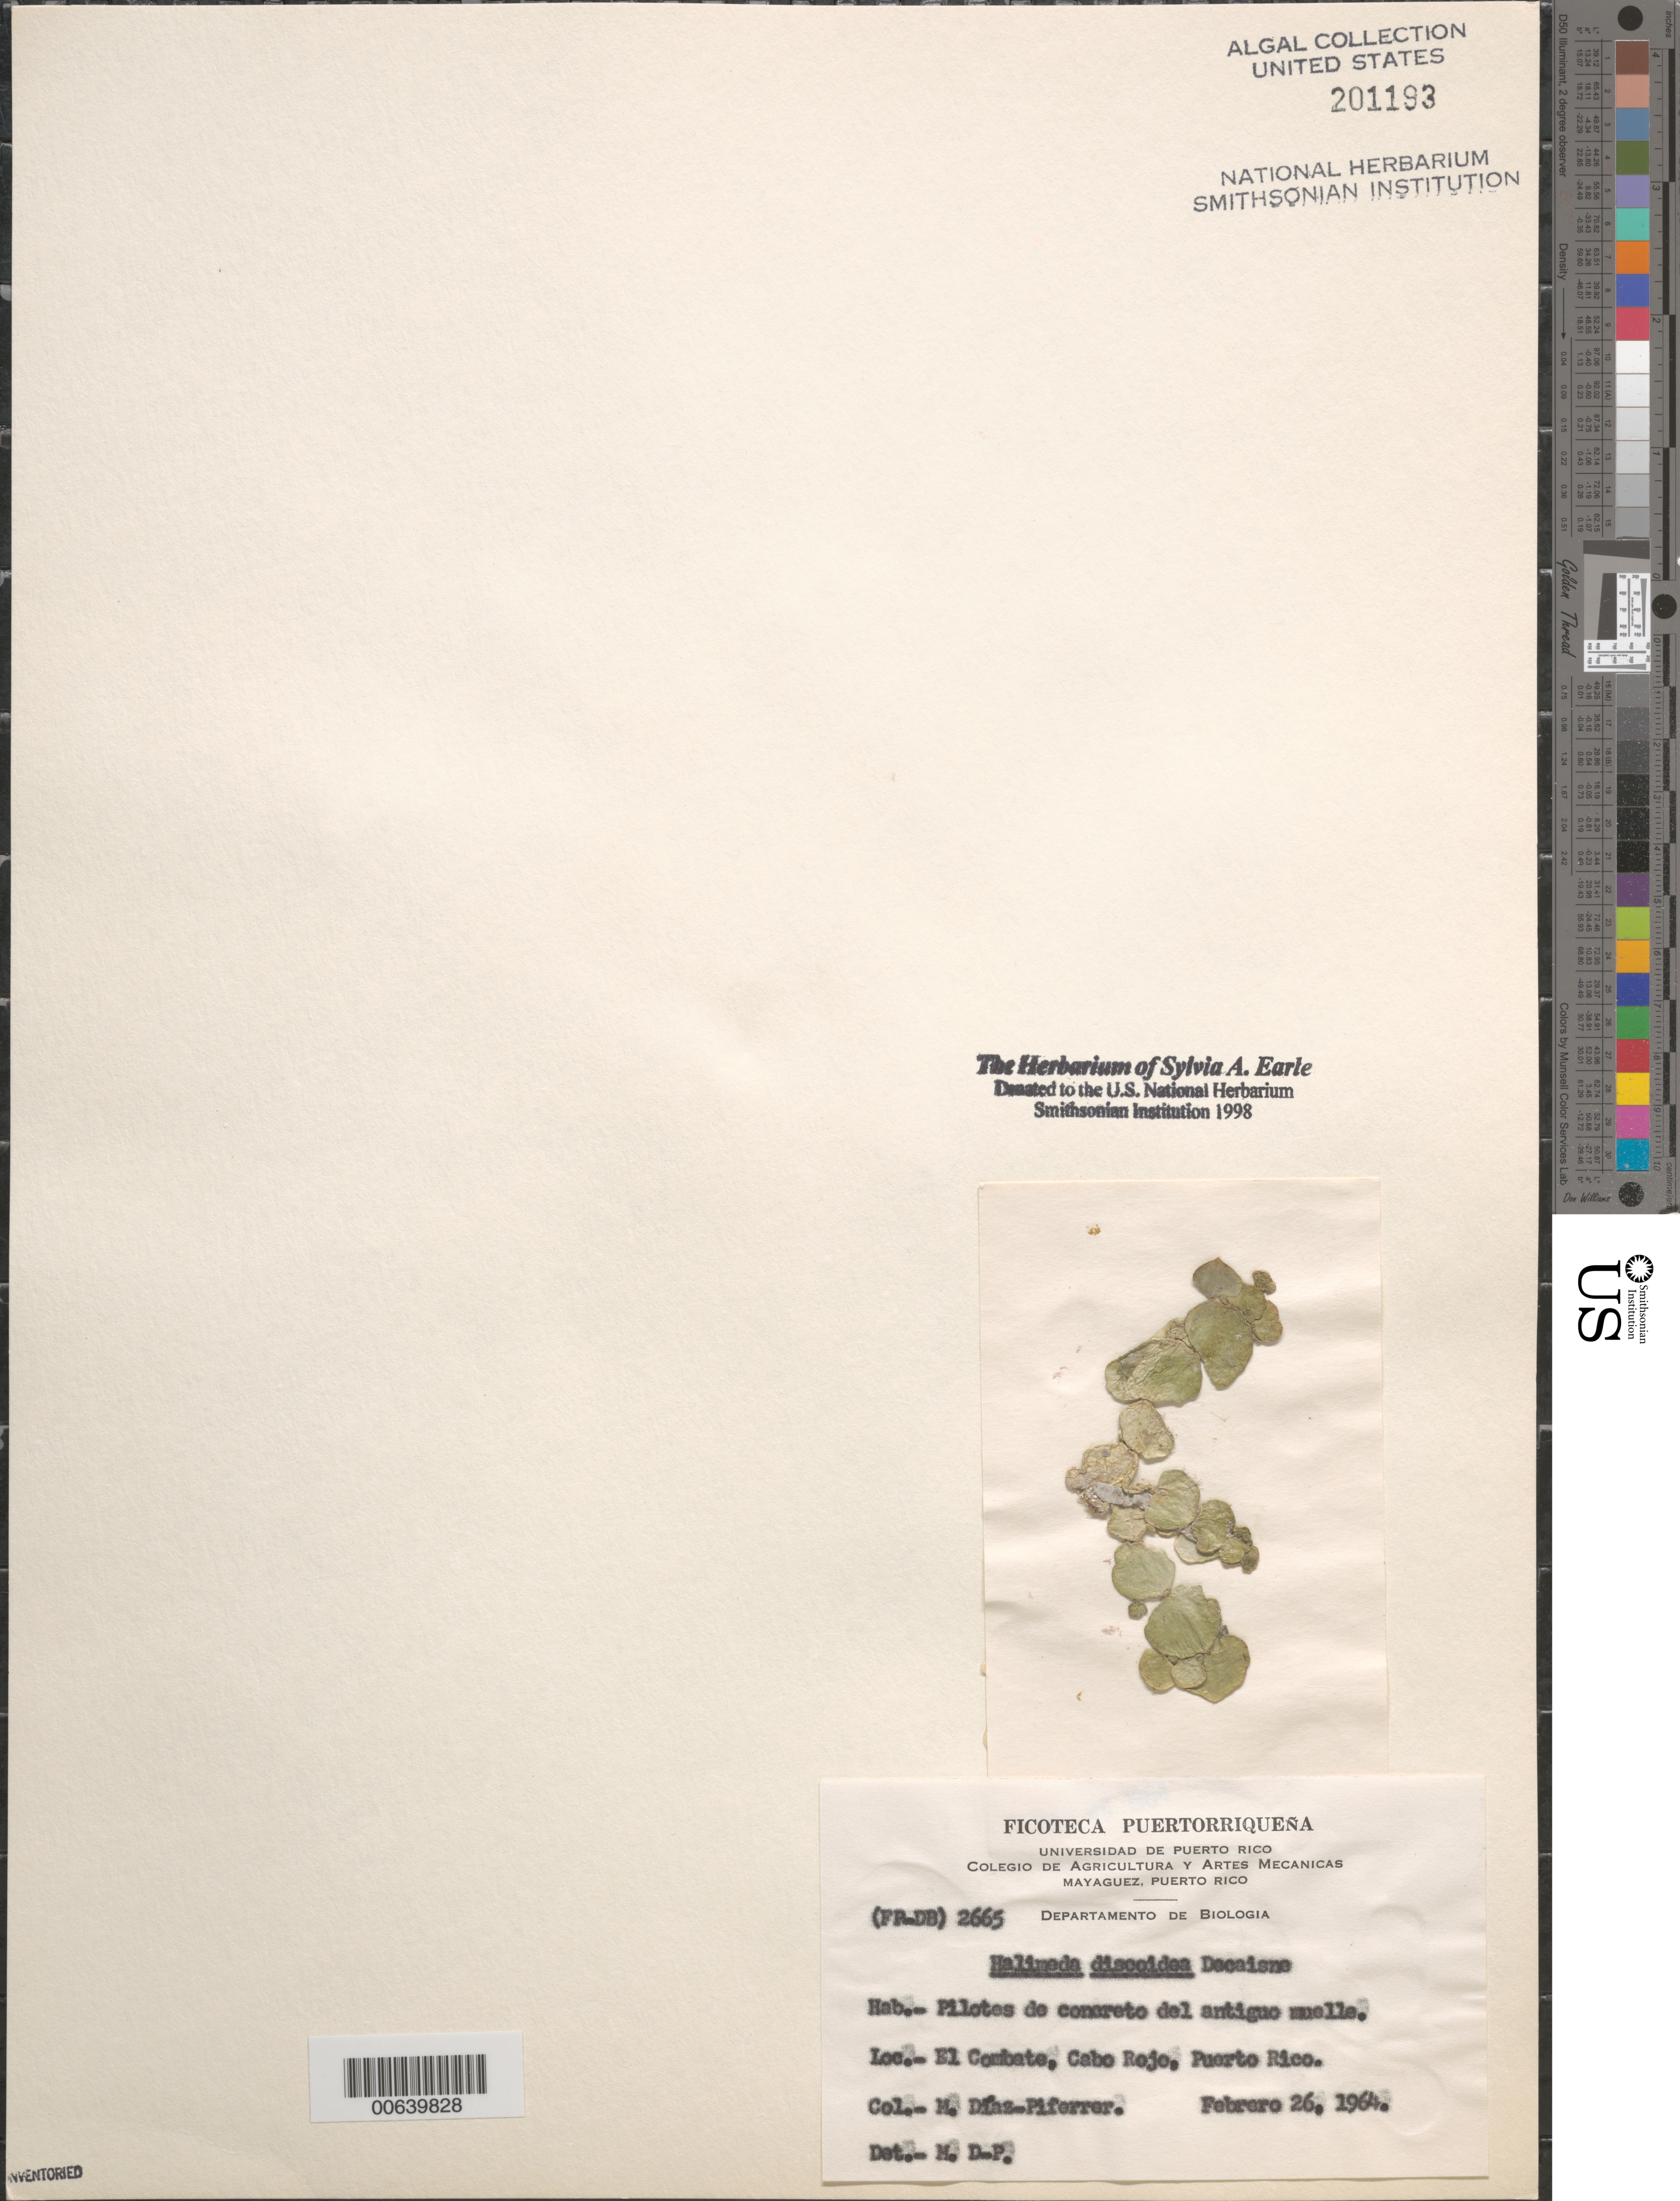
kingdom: Plantae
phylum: Chlorophyta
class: Ulvophyceae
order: Bryopsidales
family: Halimedaceae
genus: Halimeda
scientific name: Halimeda discoidea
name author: Decne.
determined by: Diaz-Piferrer, M.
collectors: M. Diaz-Piferrer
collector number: (FP-DB) 2665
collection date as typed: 26 Feb 1964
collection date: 1964-02-26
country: Puerto Rico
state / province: Cabo Rojo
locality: El Combate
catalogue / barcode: US 201193